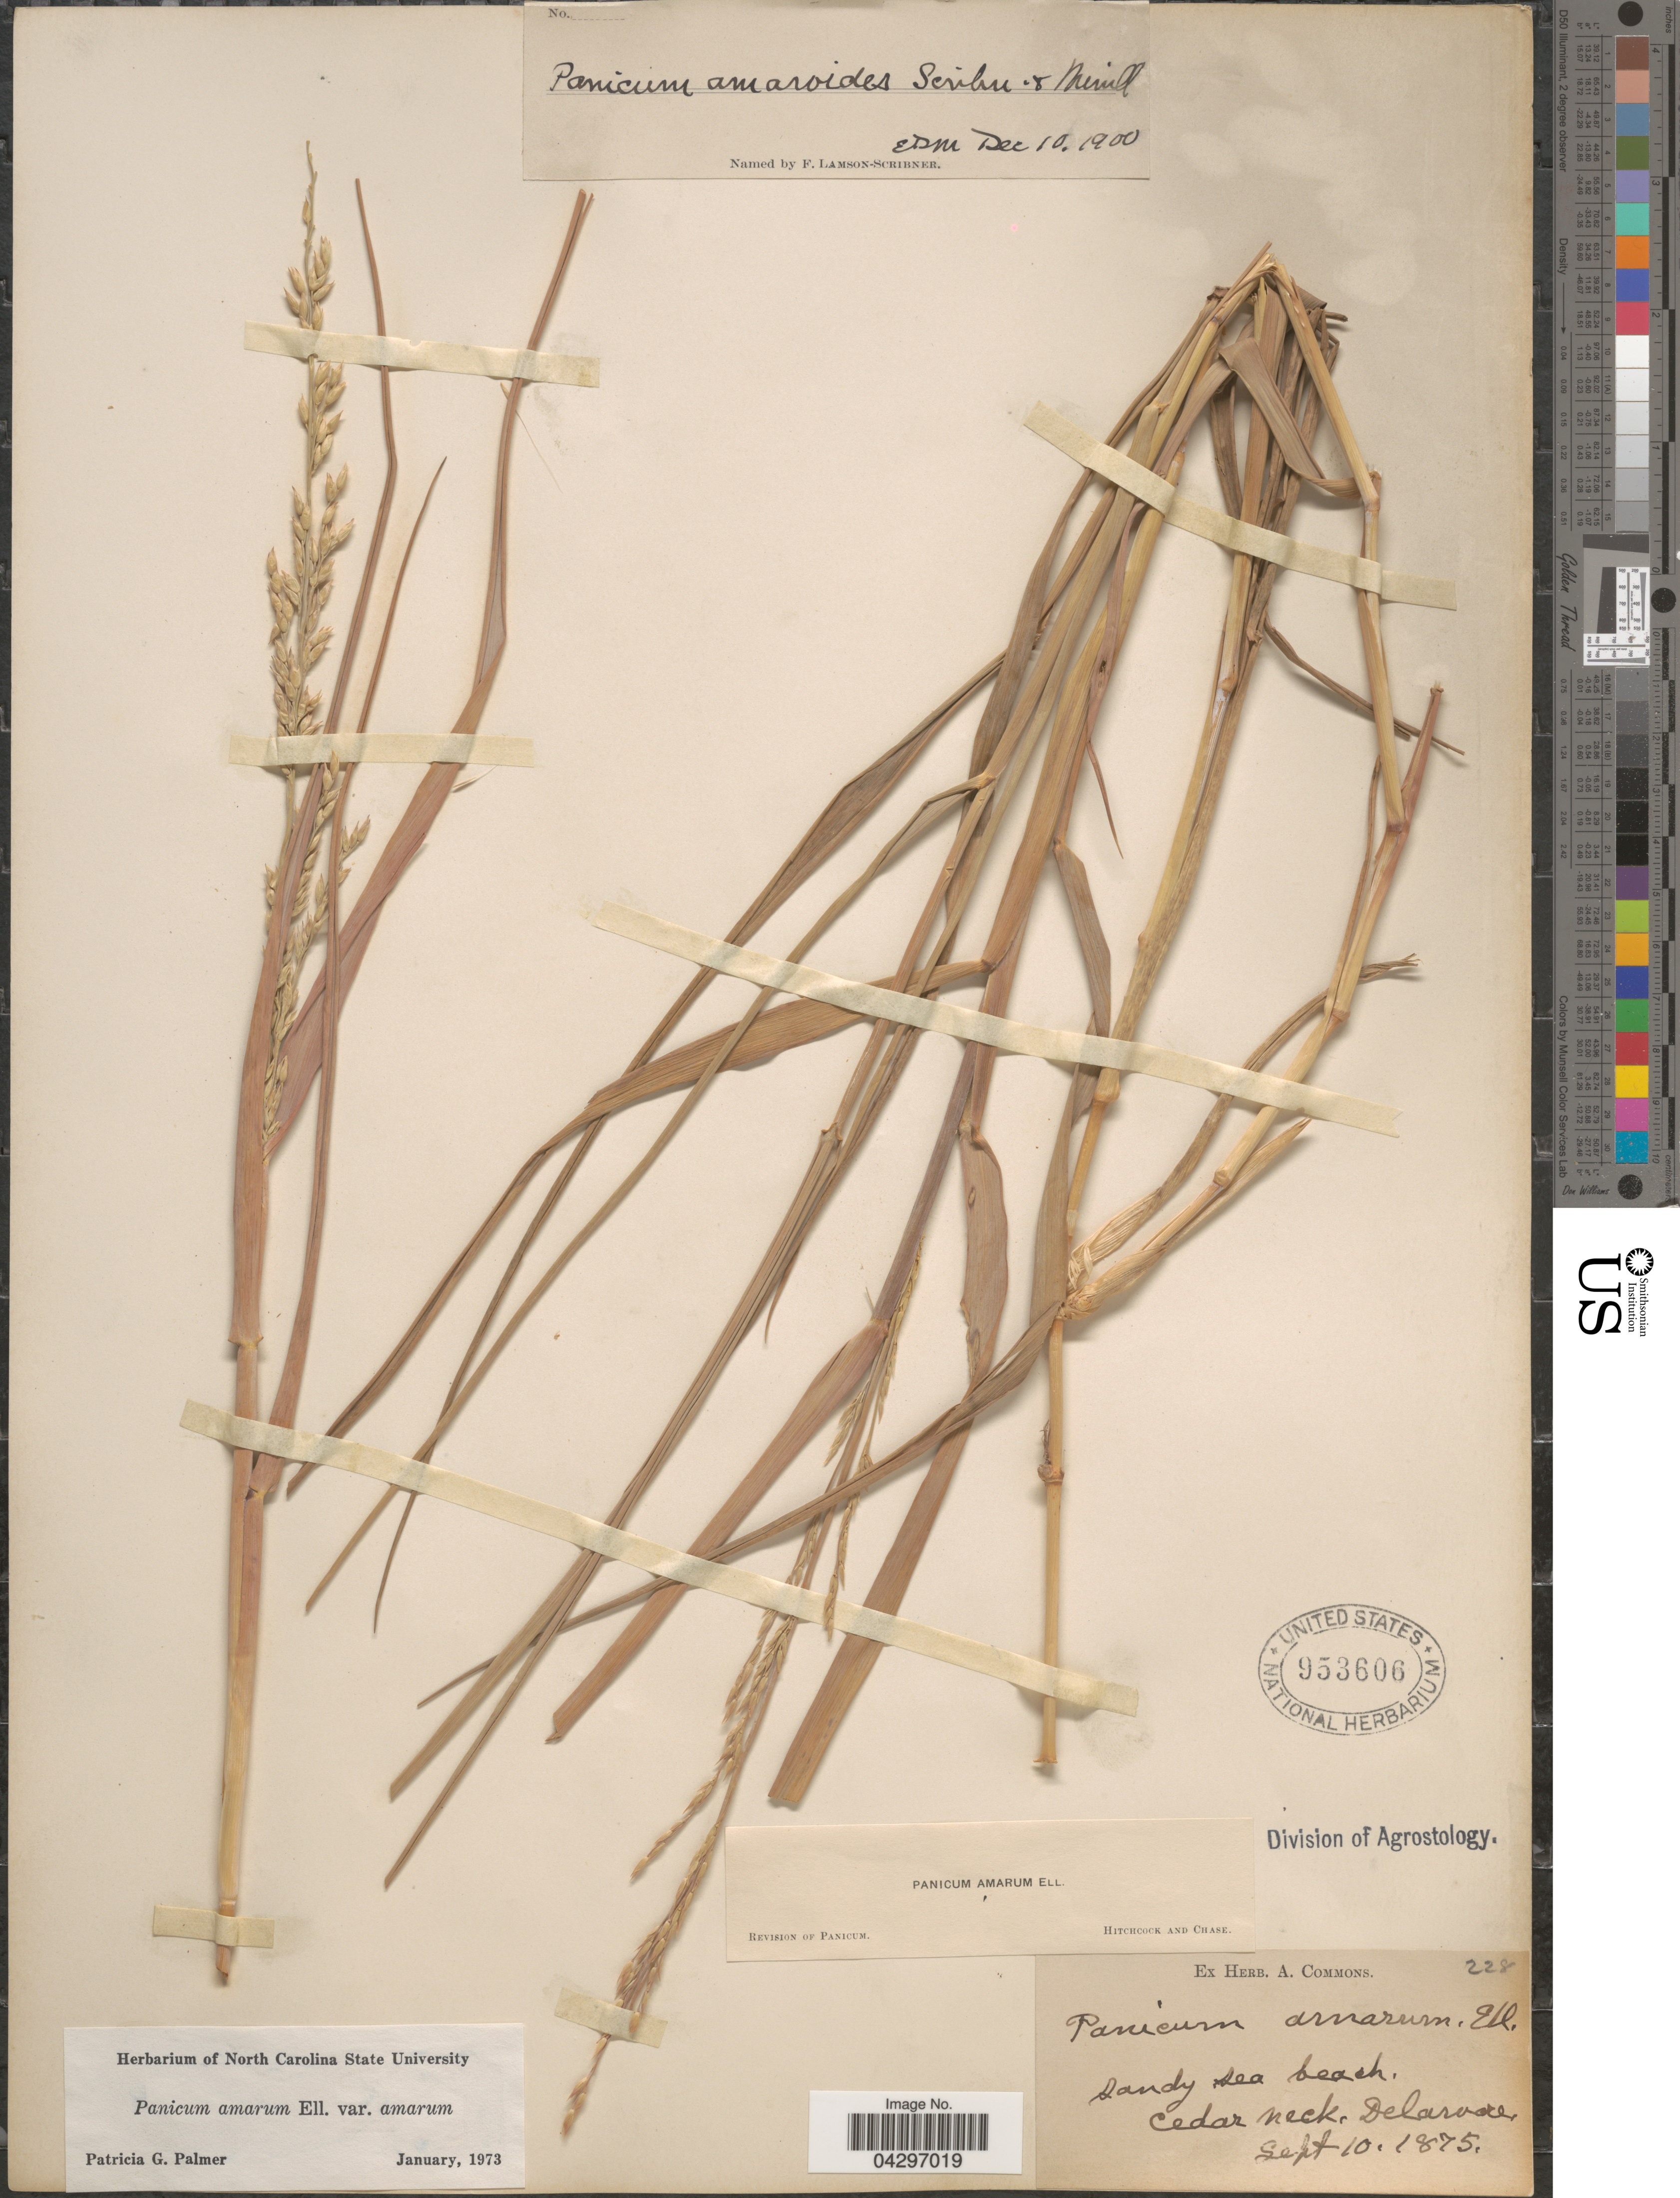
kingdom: Plantae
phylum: Tracheophyta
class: Liliopsida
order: Poales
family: Poaceae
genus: Panicum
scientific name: Panicum amarum var. amarulum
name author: (Hitchc. & Chase) Freckmann & Lelong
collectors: ex herb. A. Commons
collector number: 228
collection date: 1875-09-10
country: United States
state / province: Delaware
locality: Sandy sea beach. Cedar neck.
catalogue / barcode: US 953606